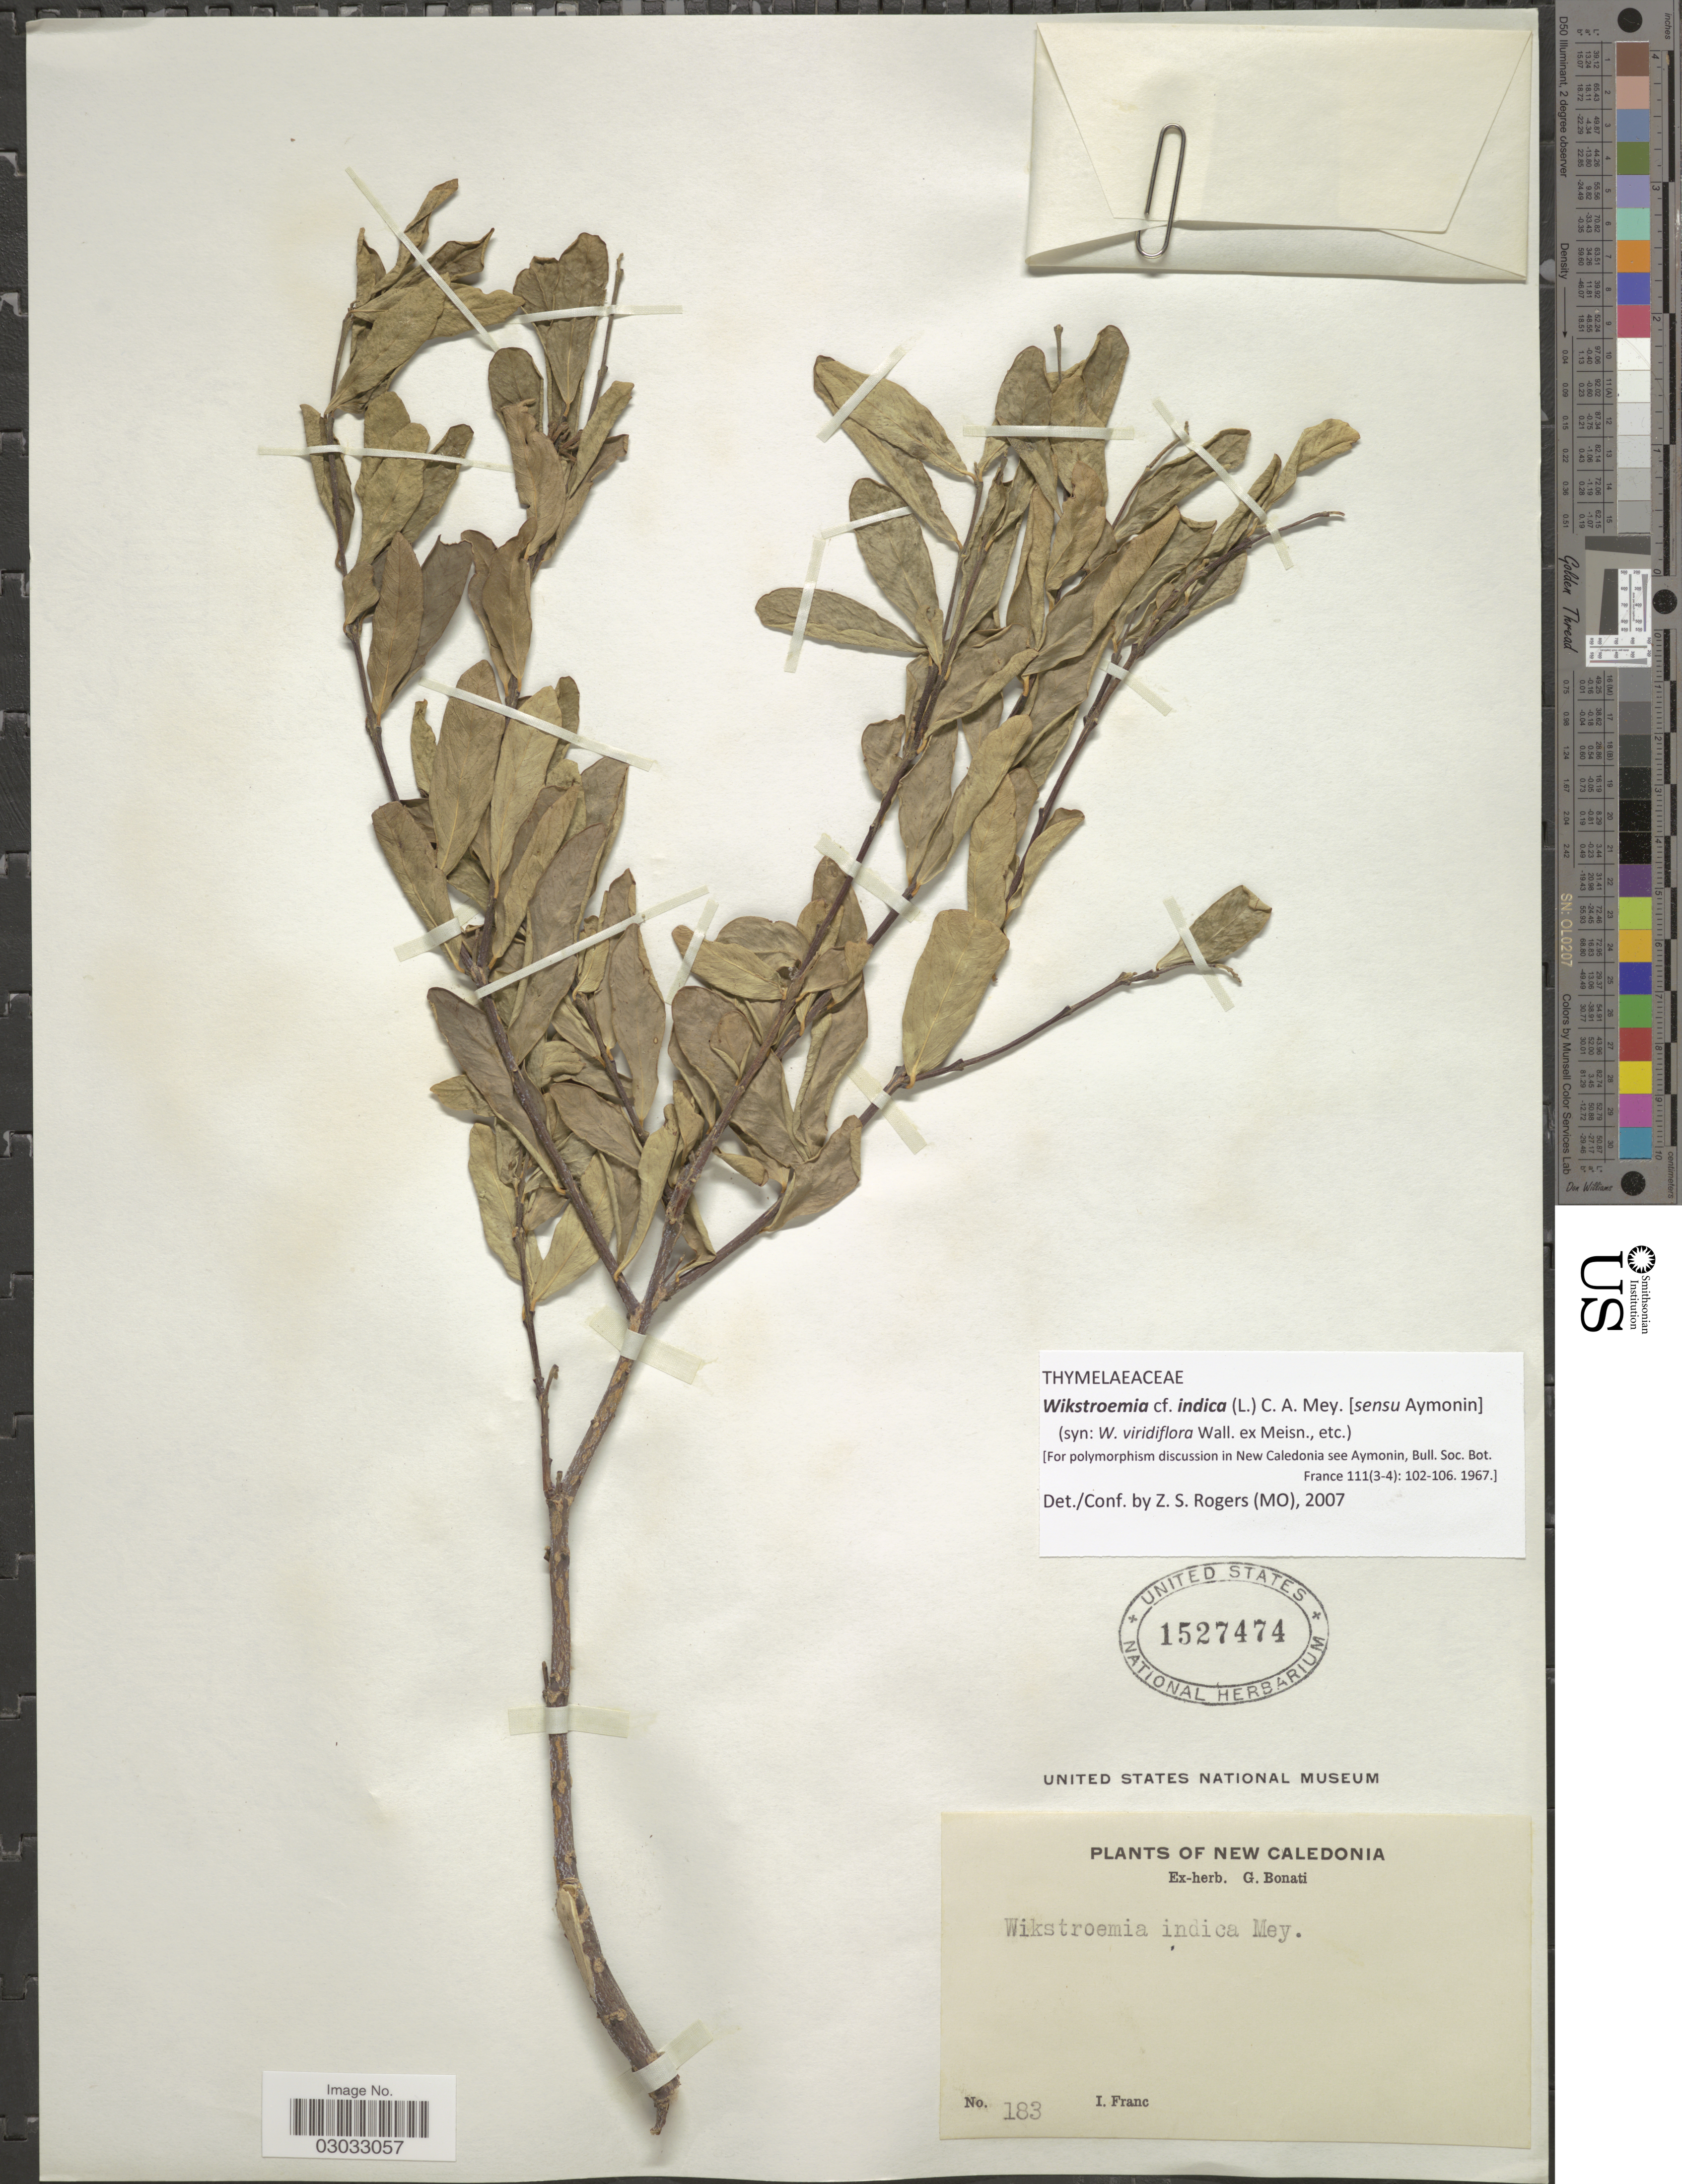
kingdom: Plantae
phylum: Tracheophyta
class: Magnoliopsida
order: Malvales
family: Thymelaeaceae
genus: Wikstroemia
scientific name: Wikstroemia indica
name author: (L.) C.A. Mey.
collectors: I. Franc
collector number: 183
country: New Caledonia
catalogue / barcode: US 1527474